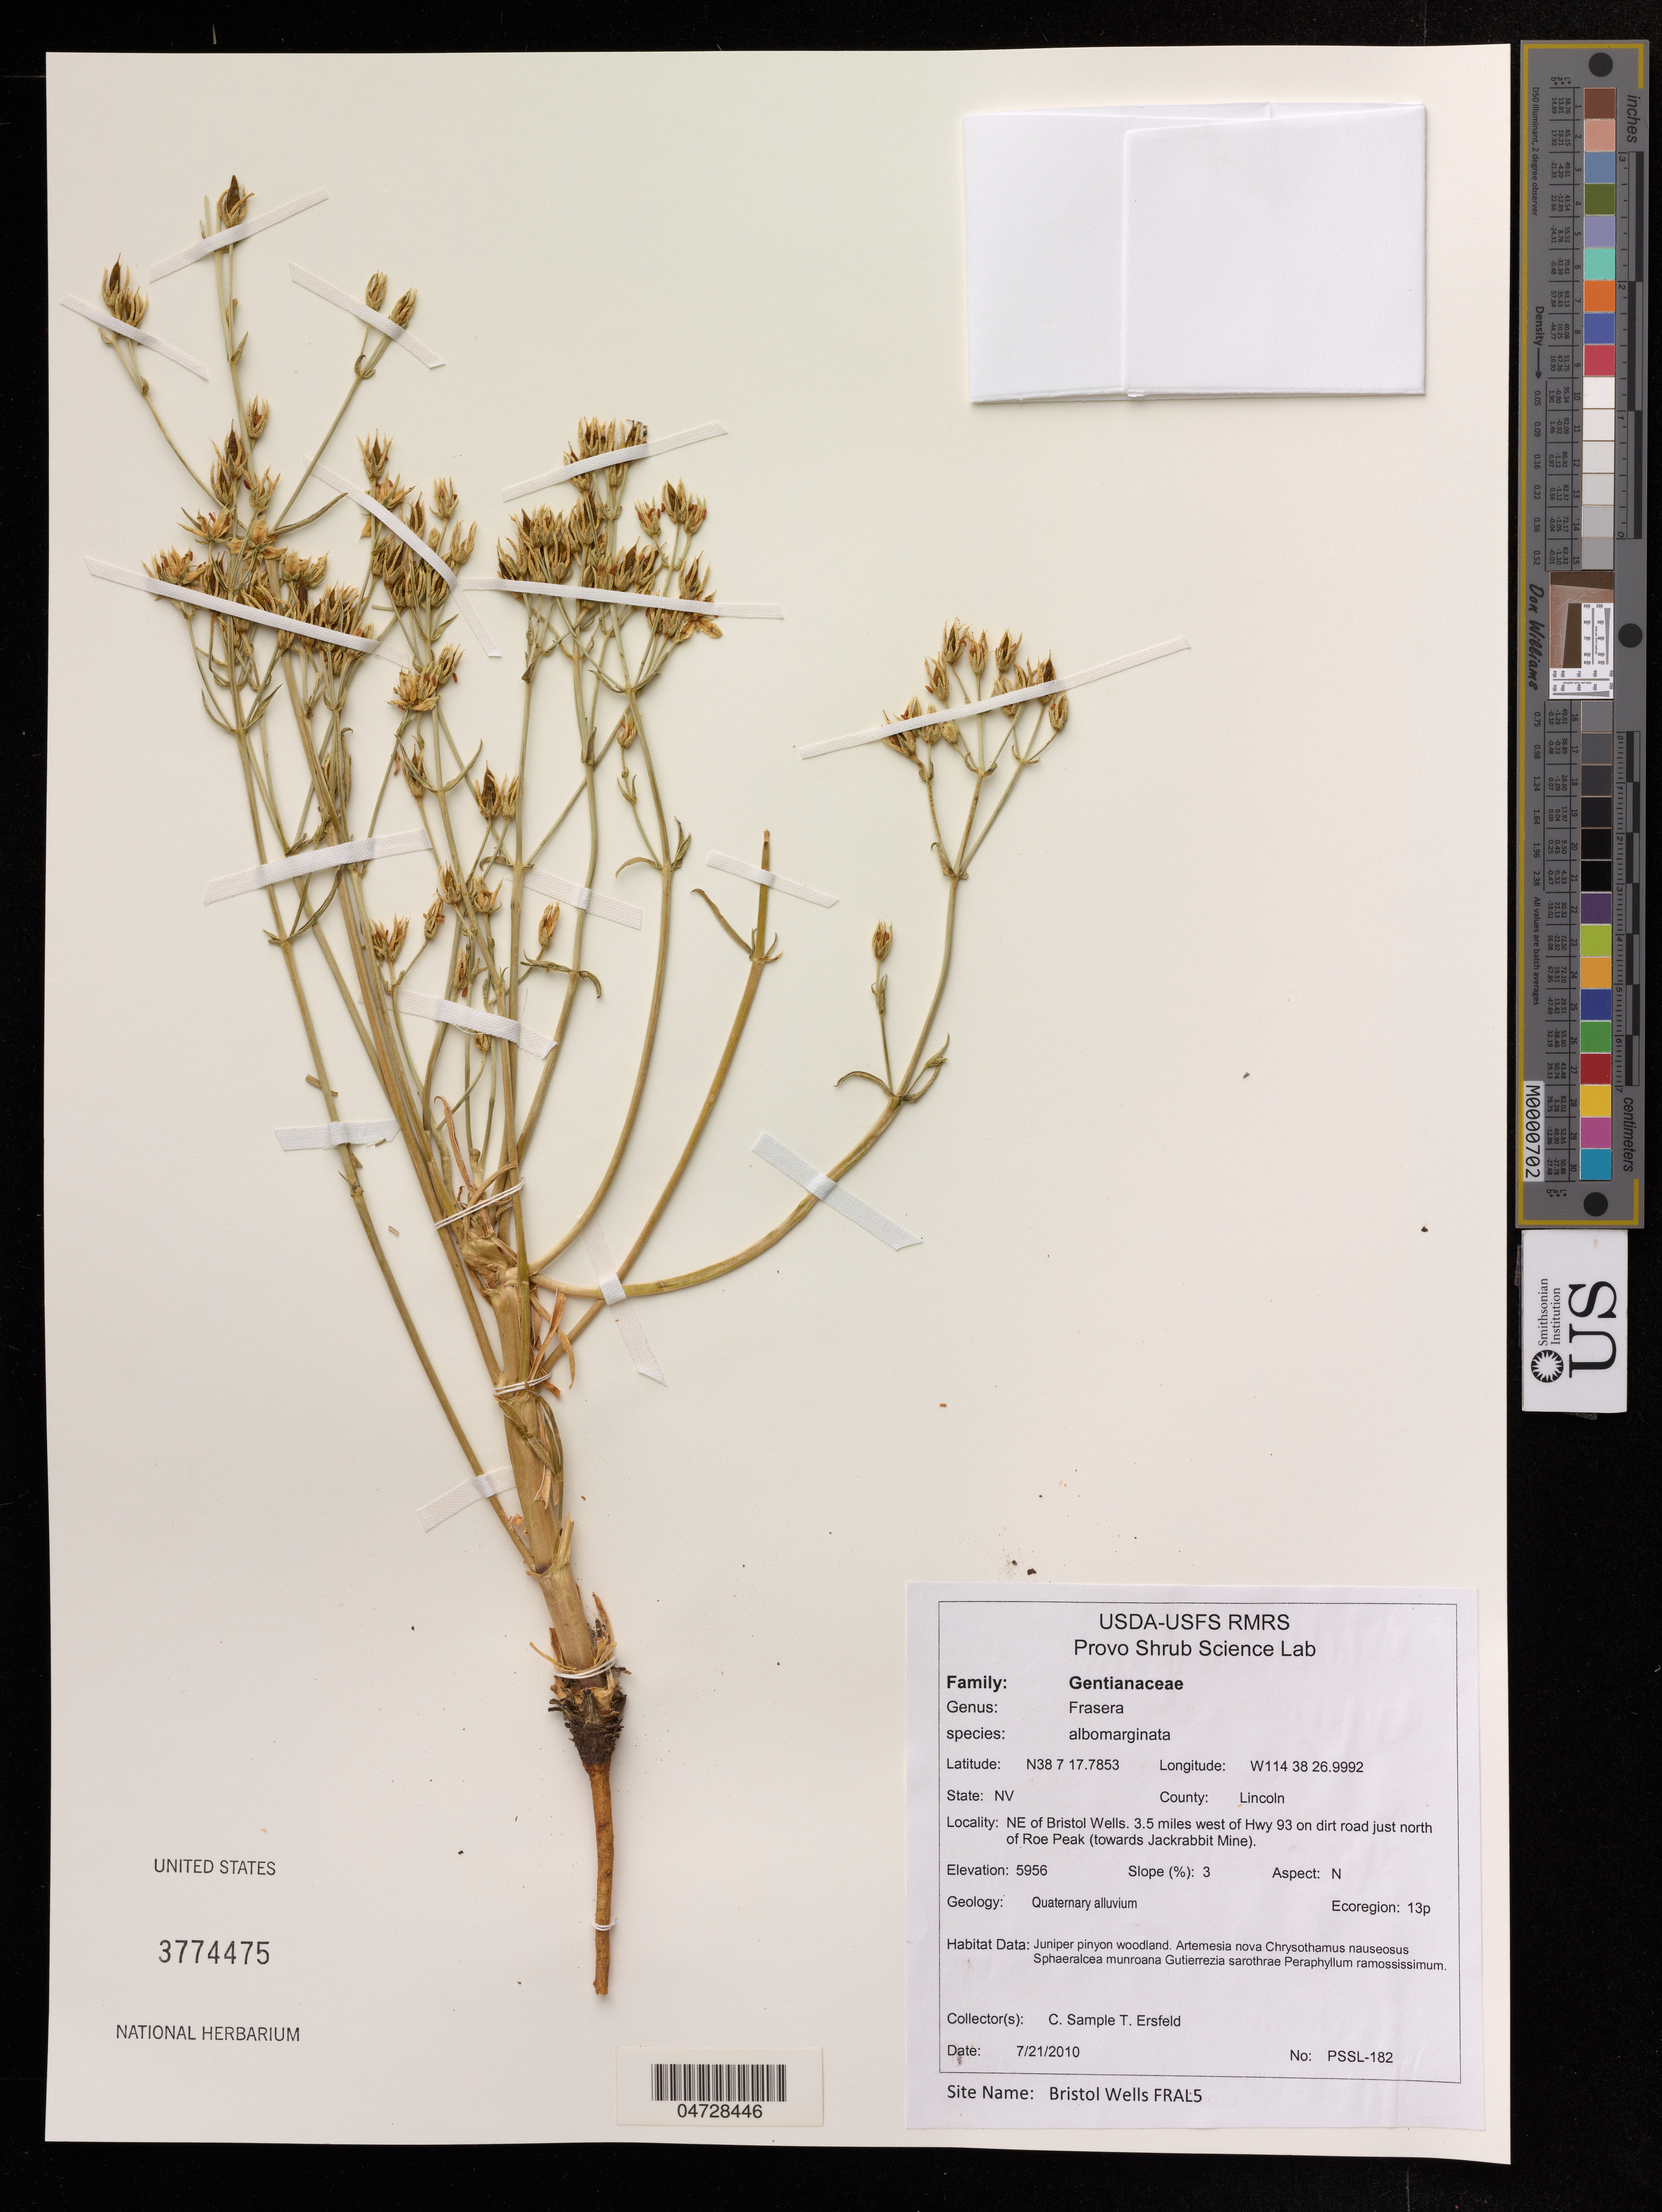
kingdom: Plantae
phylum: Tracheophyta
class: Magnoliopsida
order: Gentianales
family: Gentianaceae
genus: Frasera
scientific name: Frasera albomarginata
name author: S. Watson in C. King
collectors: C. Sample & T. Ersfeld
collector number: PSSL-182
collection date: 2010-07-21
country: United States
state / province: Nevada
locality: County: Lincoln. NE of Bristol Wells. 3.5 miles west of Hwy 93 on dirt road just north of Roe Peak (towards Jackrabbit Mine).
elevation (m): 1815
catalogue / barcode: US 3774475